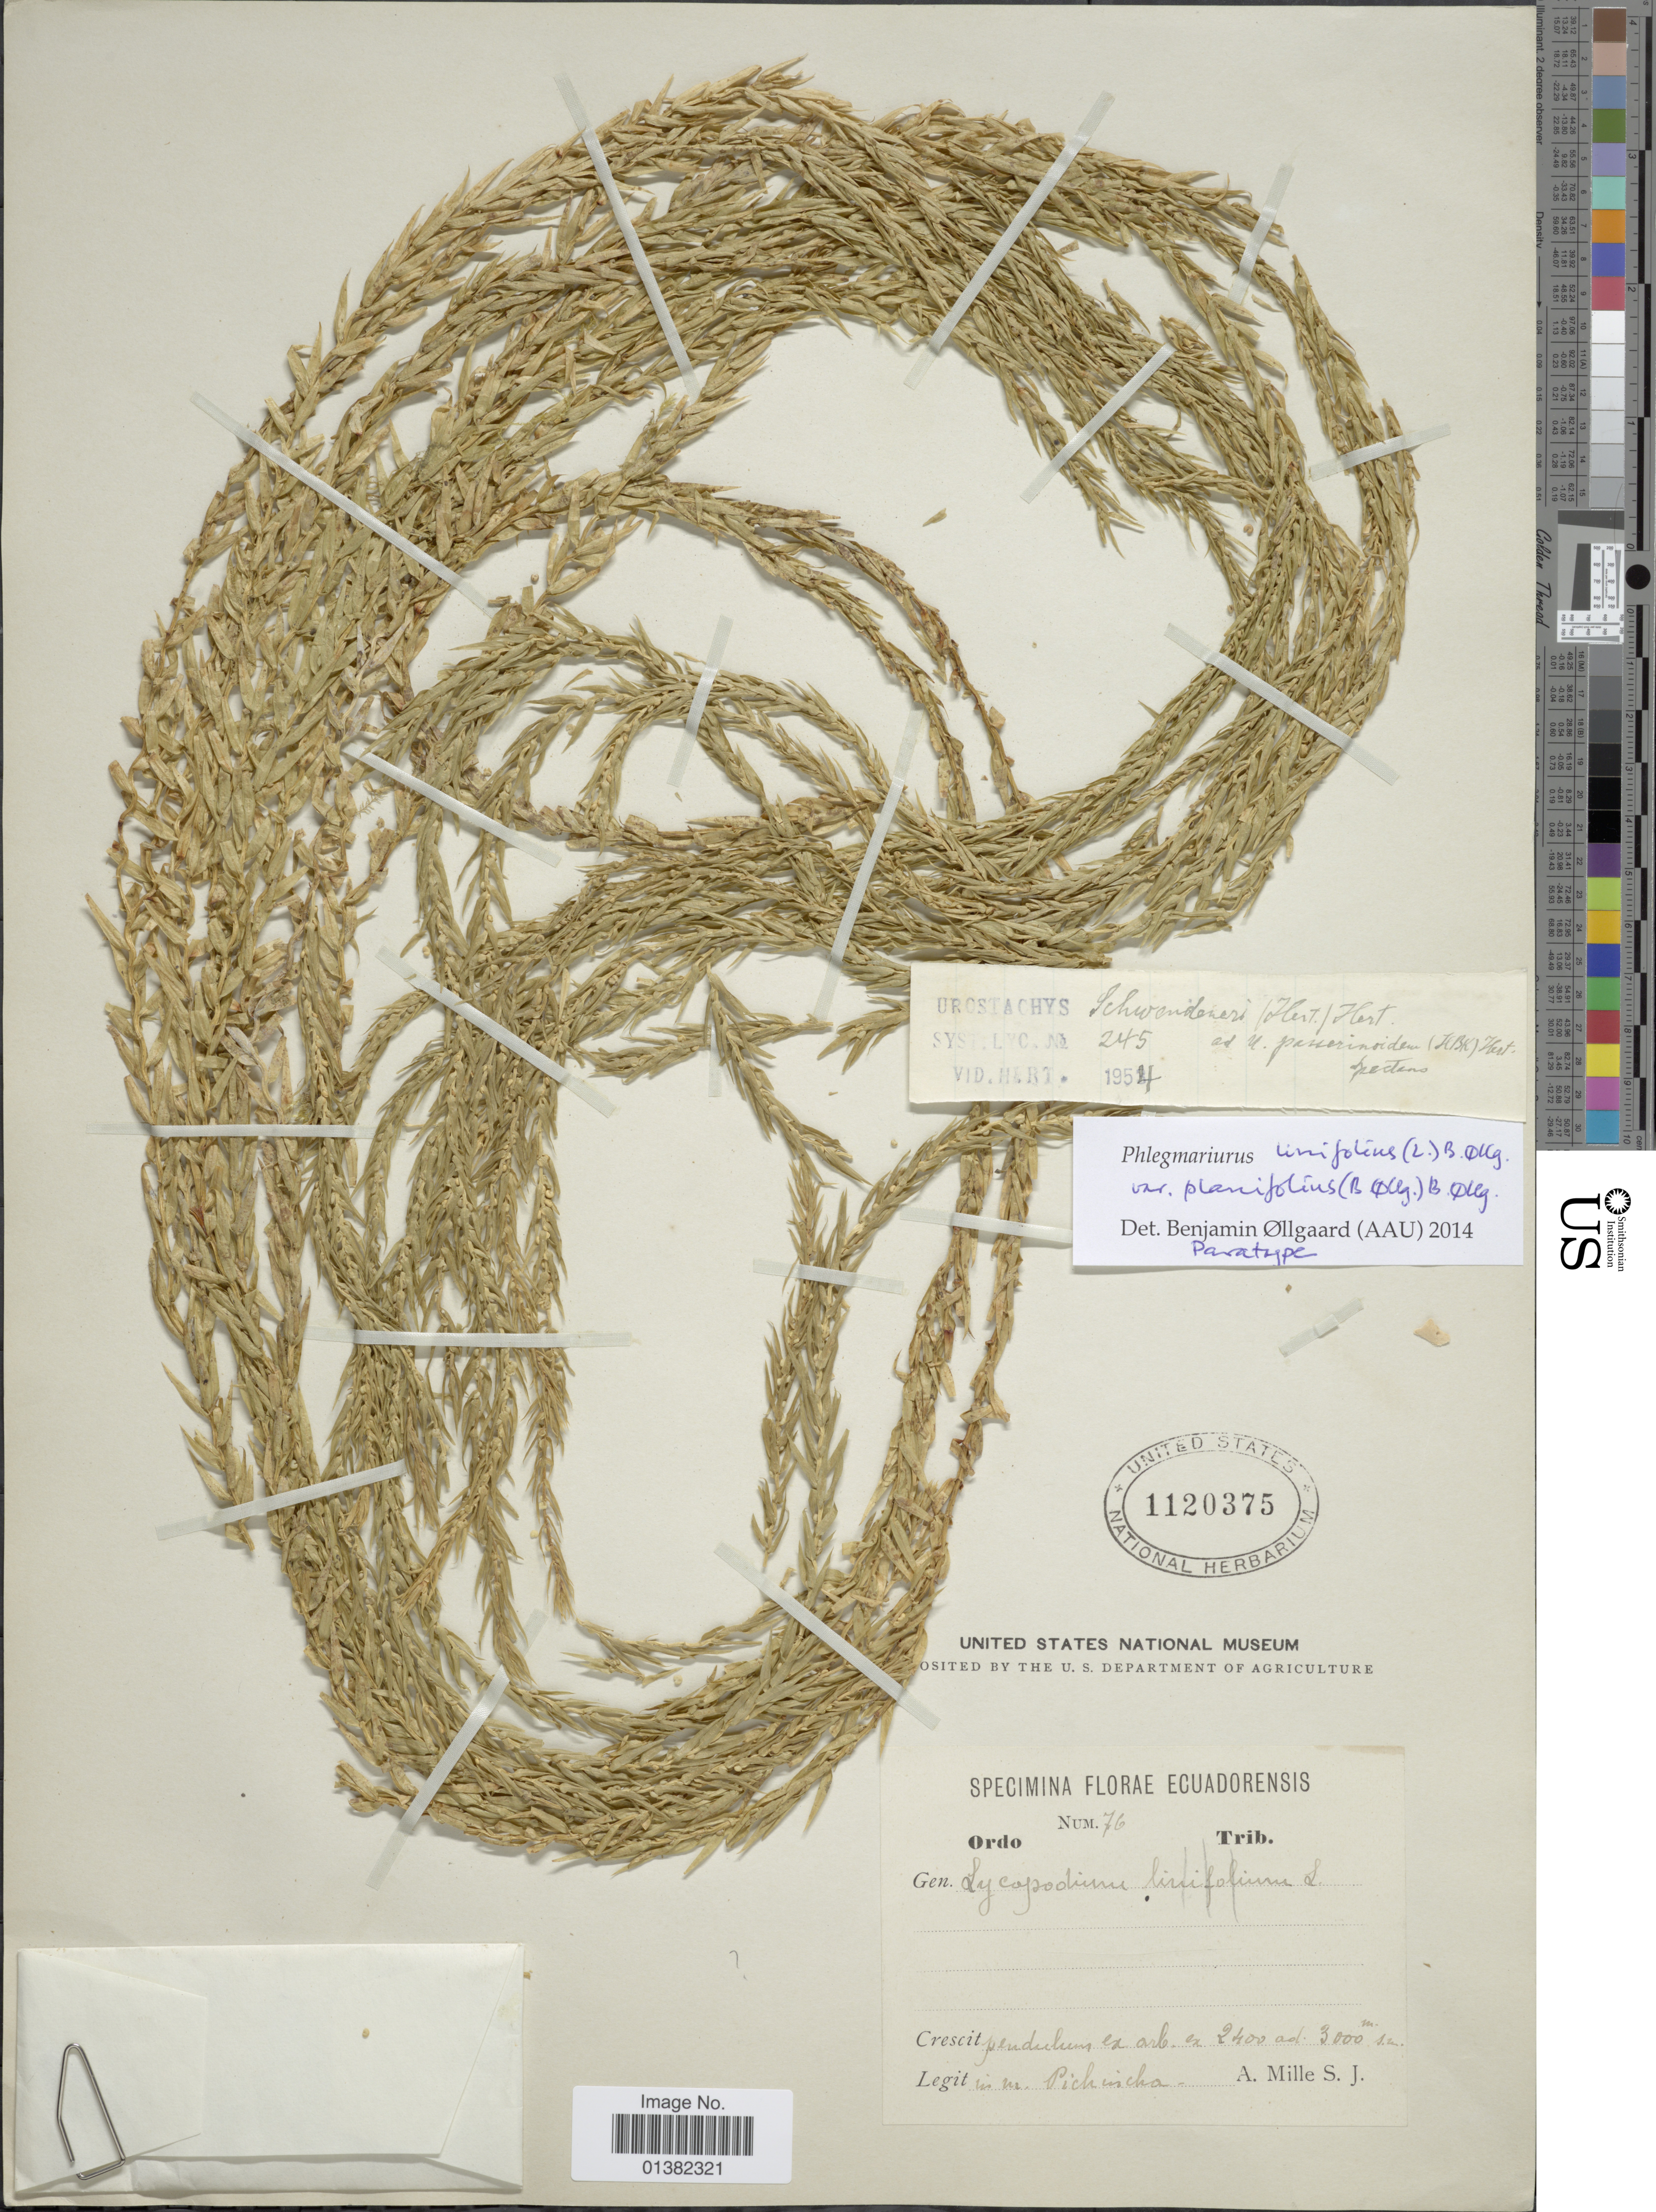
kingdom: Plantae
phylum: Tracheophyta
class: Lycopodiopsida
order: Lycopodiales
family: Lycopodiaceae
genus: Phlegmariurus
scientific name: Phlegmariurus linifolius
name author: (L.) B. Øllg.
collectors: A. Mille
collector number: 76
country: Ecuador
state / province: Pichincha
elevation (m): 2400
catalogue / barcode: US 1120375